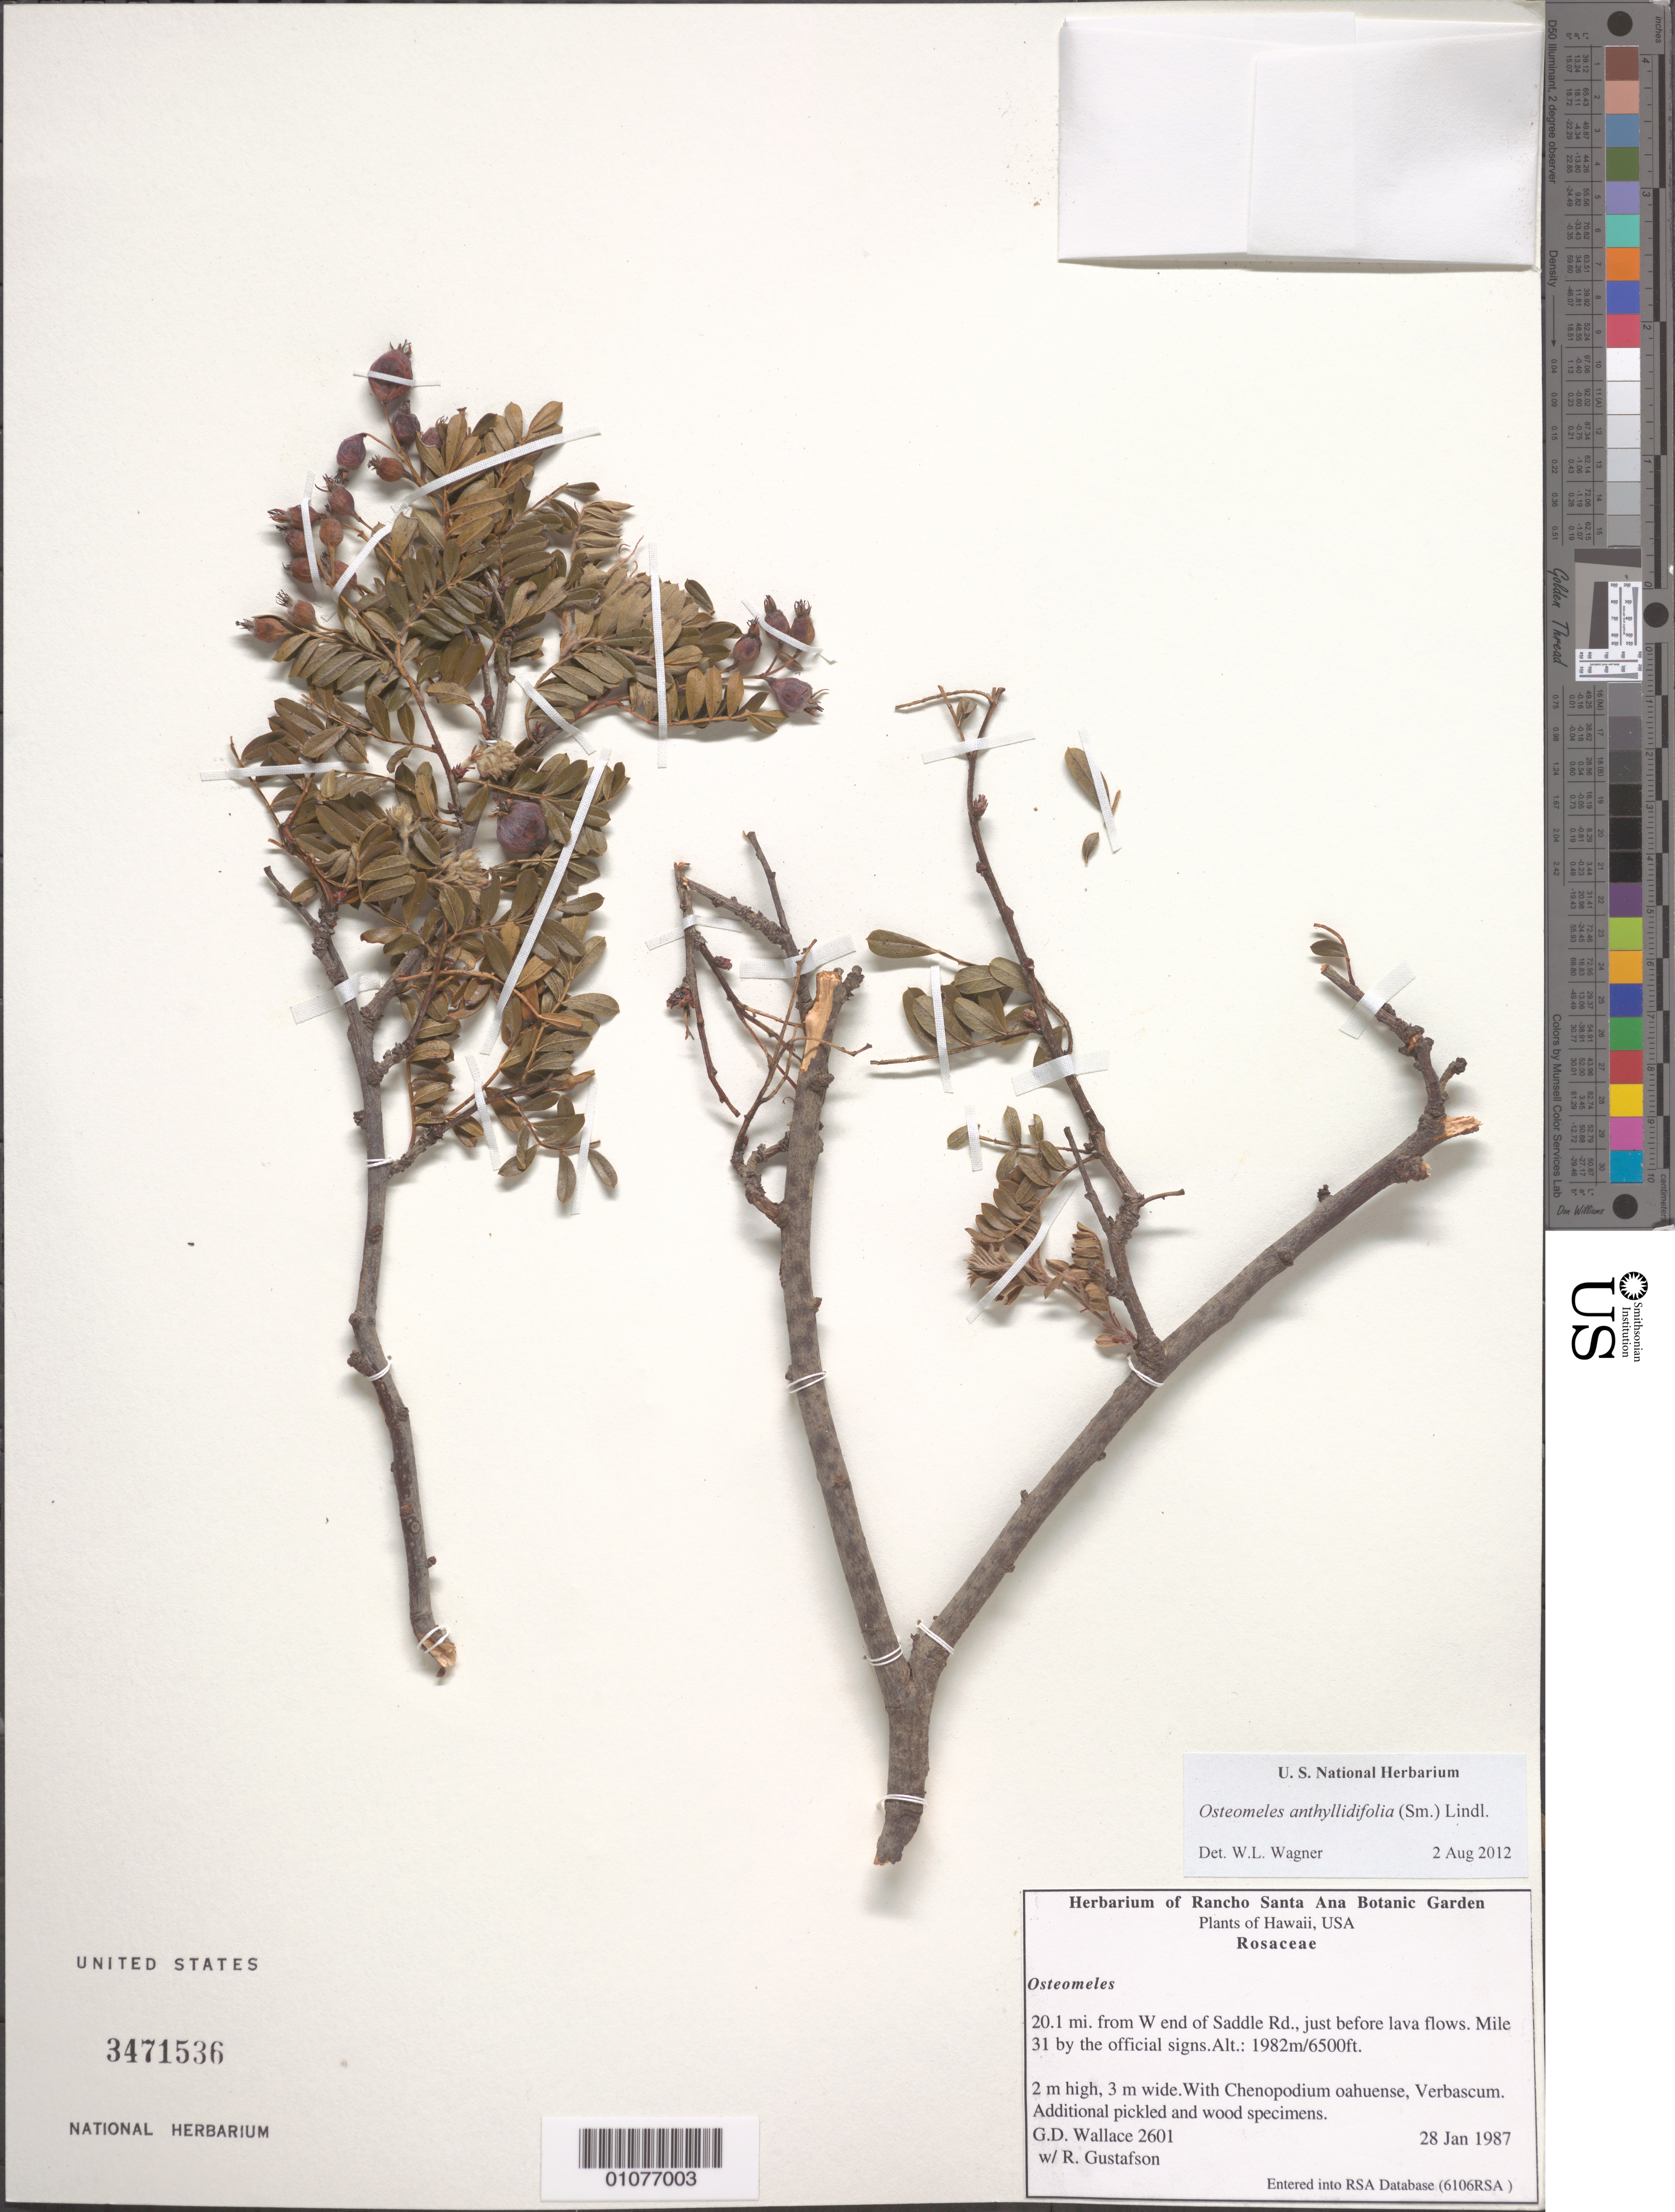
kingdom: Plantae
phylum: Tracheophyta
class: Magnoliopsida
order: Rosales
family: Rosaceae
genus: Osteomeles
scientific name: Osteomeles anthyllidifolia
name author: (Small) Lindl.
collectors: G. D. Wallace & R. Gustafson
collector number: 2601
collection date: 1987-01-28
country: United States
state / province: Hawaii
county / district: Hawaii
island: Hawaii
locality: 20.1 mi. from W end of Saddle Rd., just before lava flows. Mile 31 by the official signs.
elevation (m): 1982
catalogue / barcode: US 3471536